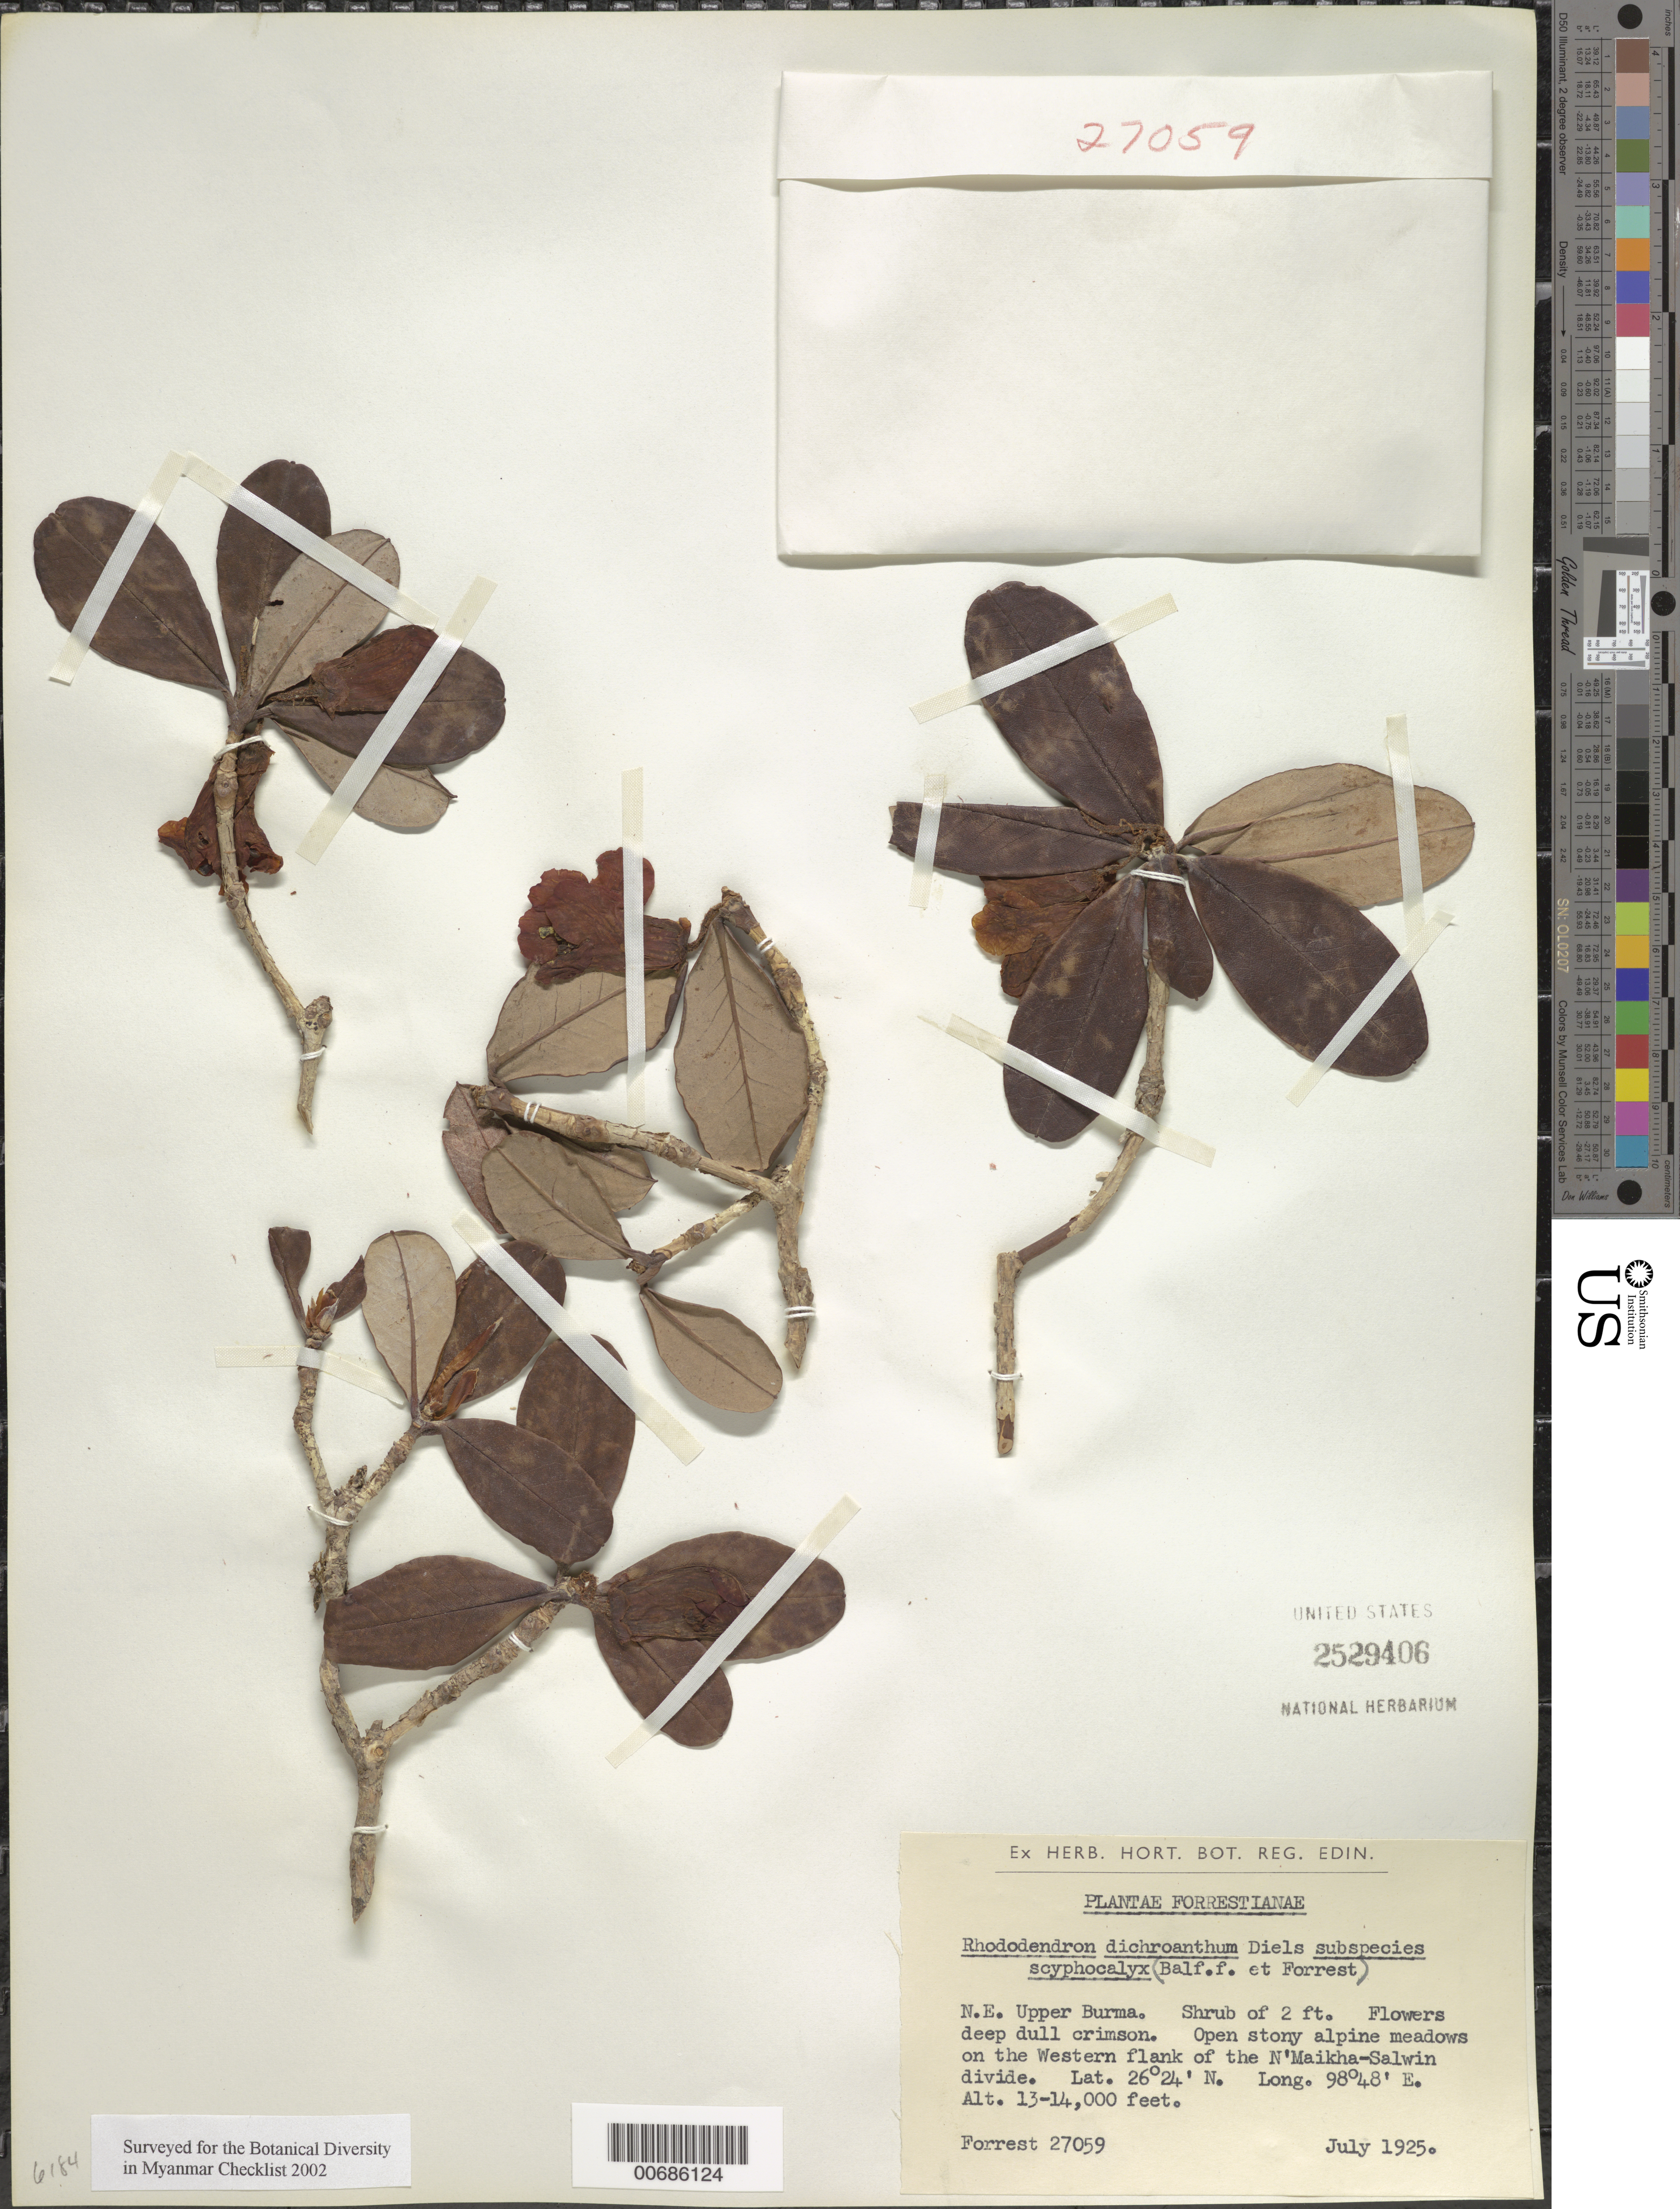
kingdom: Plantae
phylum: Tracheophyta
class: Magnoliopsida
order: Ericales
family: Ericaceae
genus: Rhododendron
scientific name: Rhododendron dichroanthum subsp. scyphocalyx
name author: (Balf. f. & Forrest) Cowan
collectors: G. Forrest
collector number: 27059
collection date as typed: Jul 1925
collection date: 1925-07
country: Myanmar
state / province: Kachin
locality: N'Maikha-Salwin Divide, W flank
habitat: Stony alpine meadows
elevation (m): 3962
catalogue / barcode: US 2529406